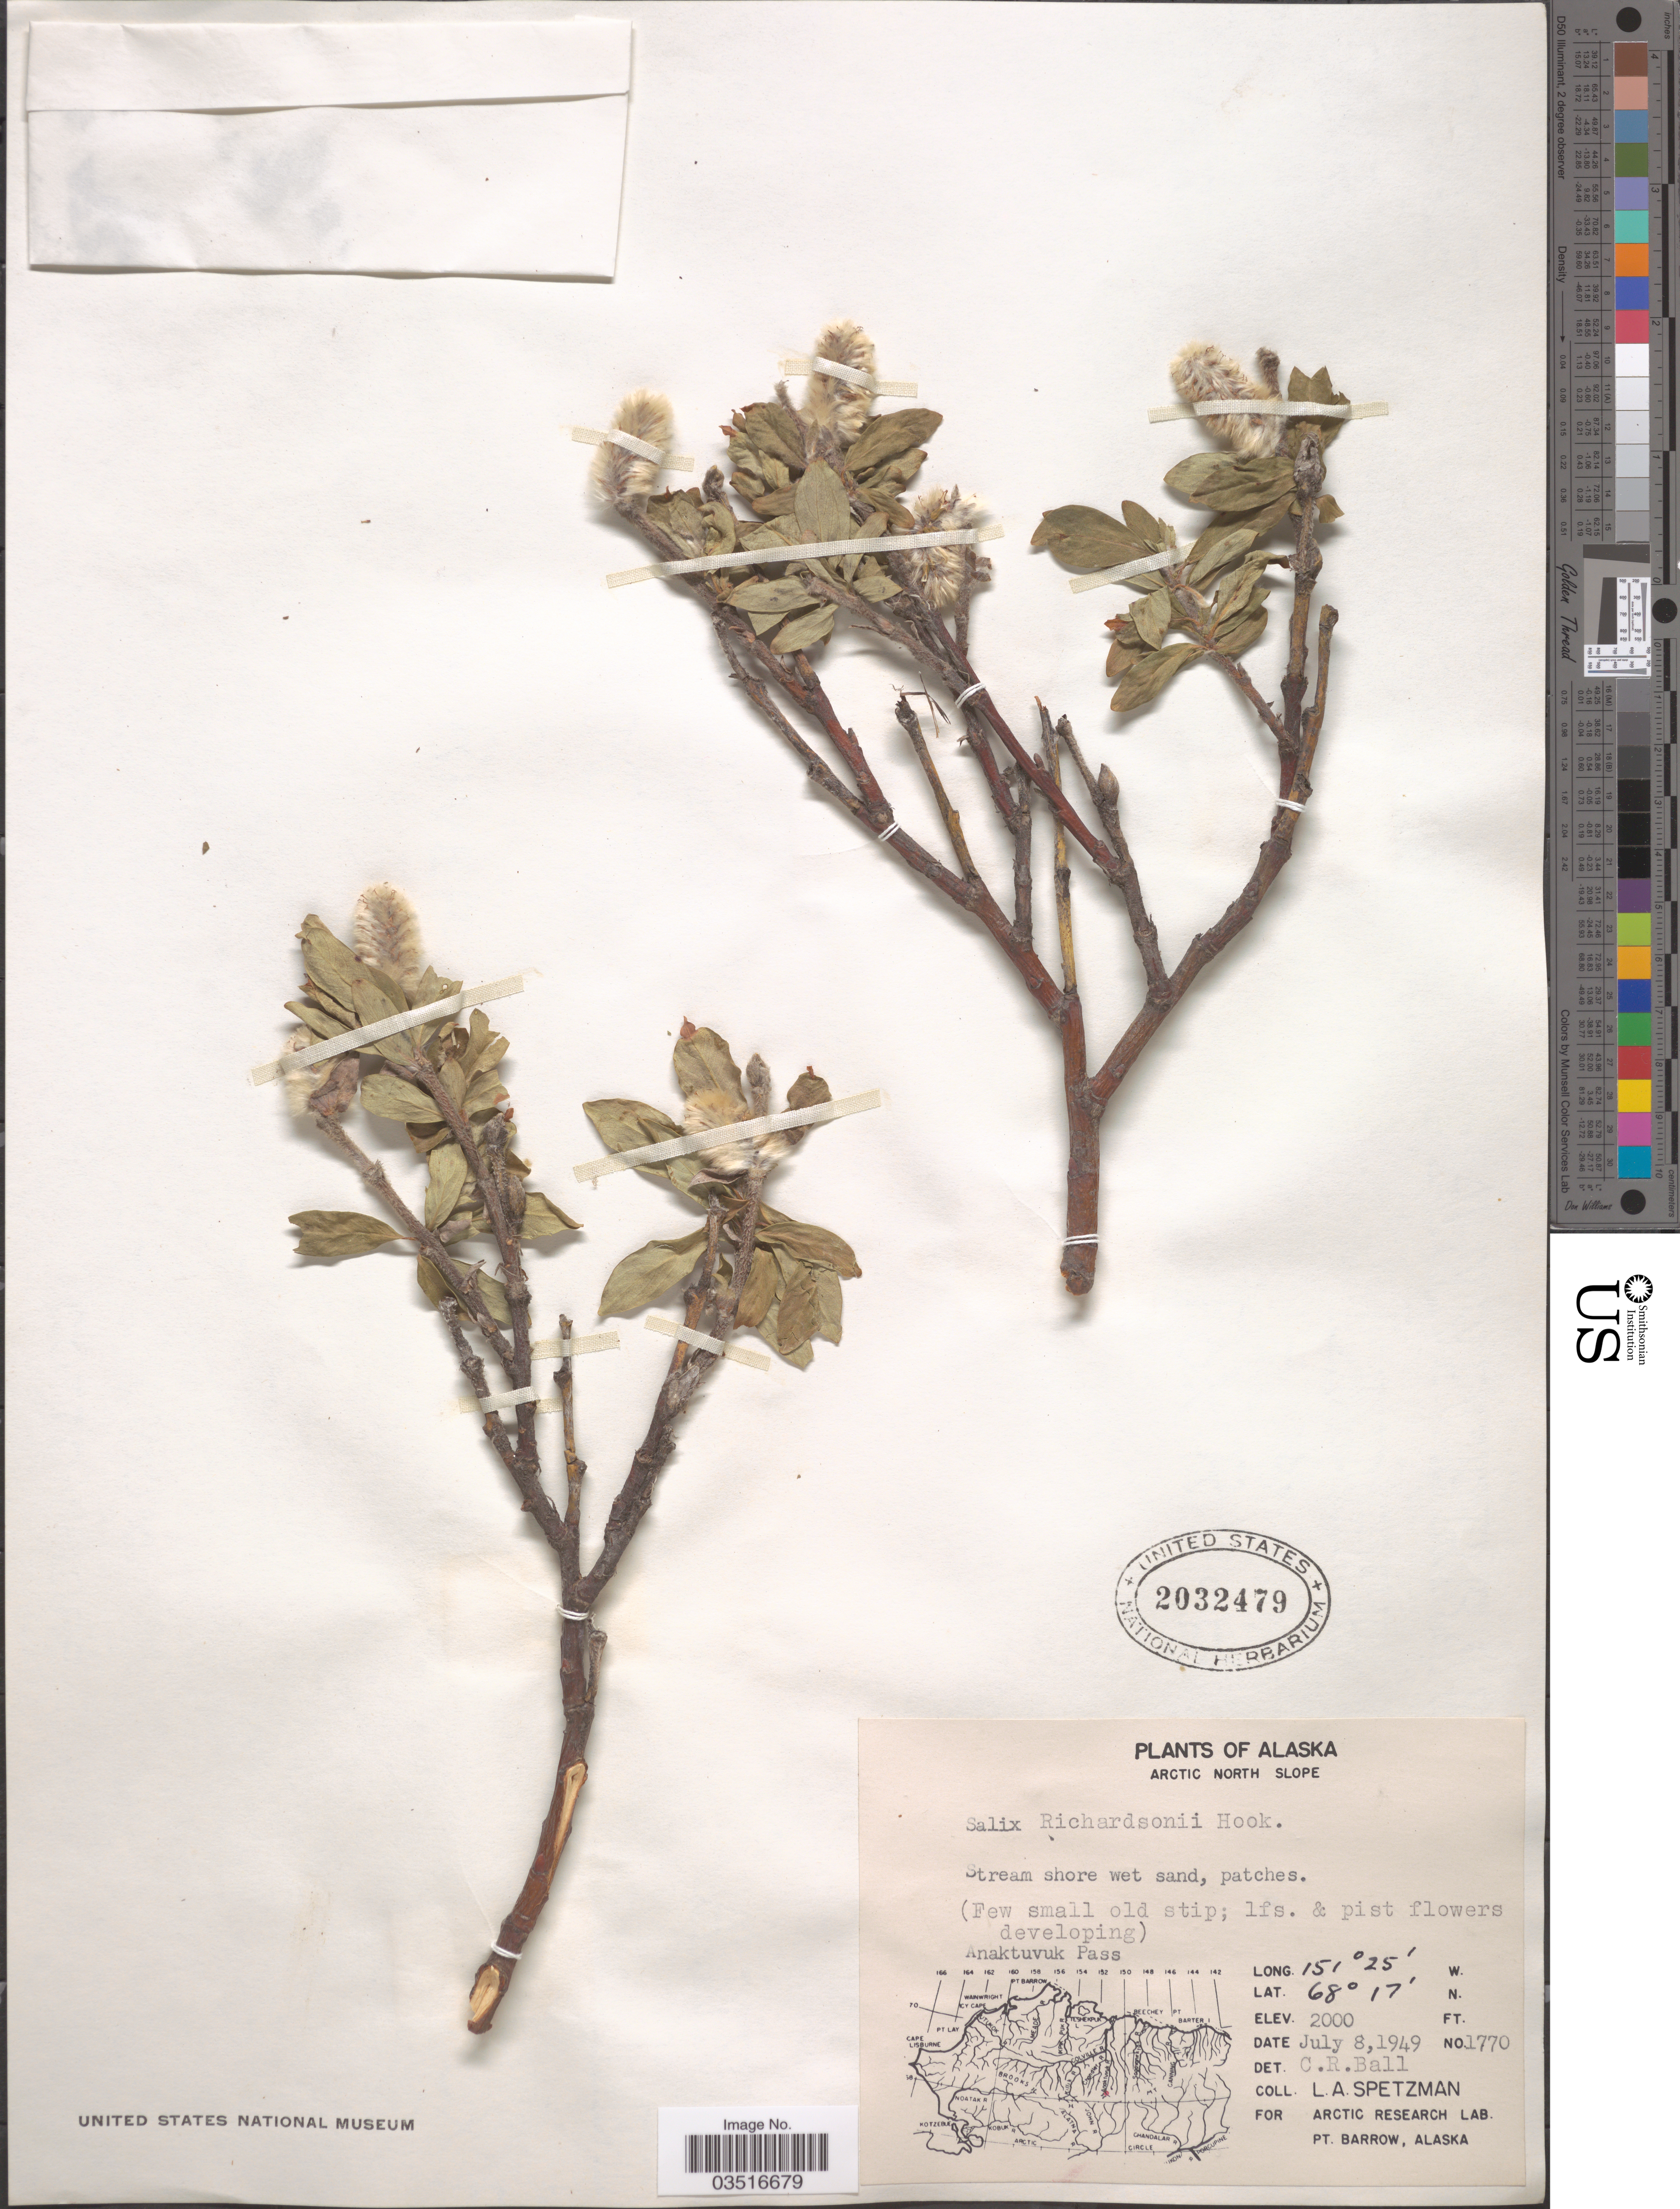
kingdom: Plantae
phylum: Tracheophyta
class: Magnoliopsida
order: Malpighiales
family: Salicaceae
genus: Salix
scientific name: Salix richardsonii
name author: Hook.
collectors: L. Spetzman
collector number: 1770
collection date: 1949-07-08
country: United States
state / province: Alaska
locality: Arctic North Slope. Anaktuvuk Pass.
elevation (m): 610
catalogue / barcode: US 2032479